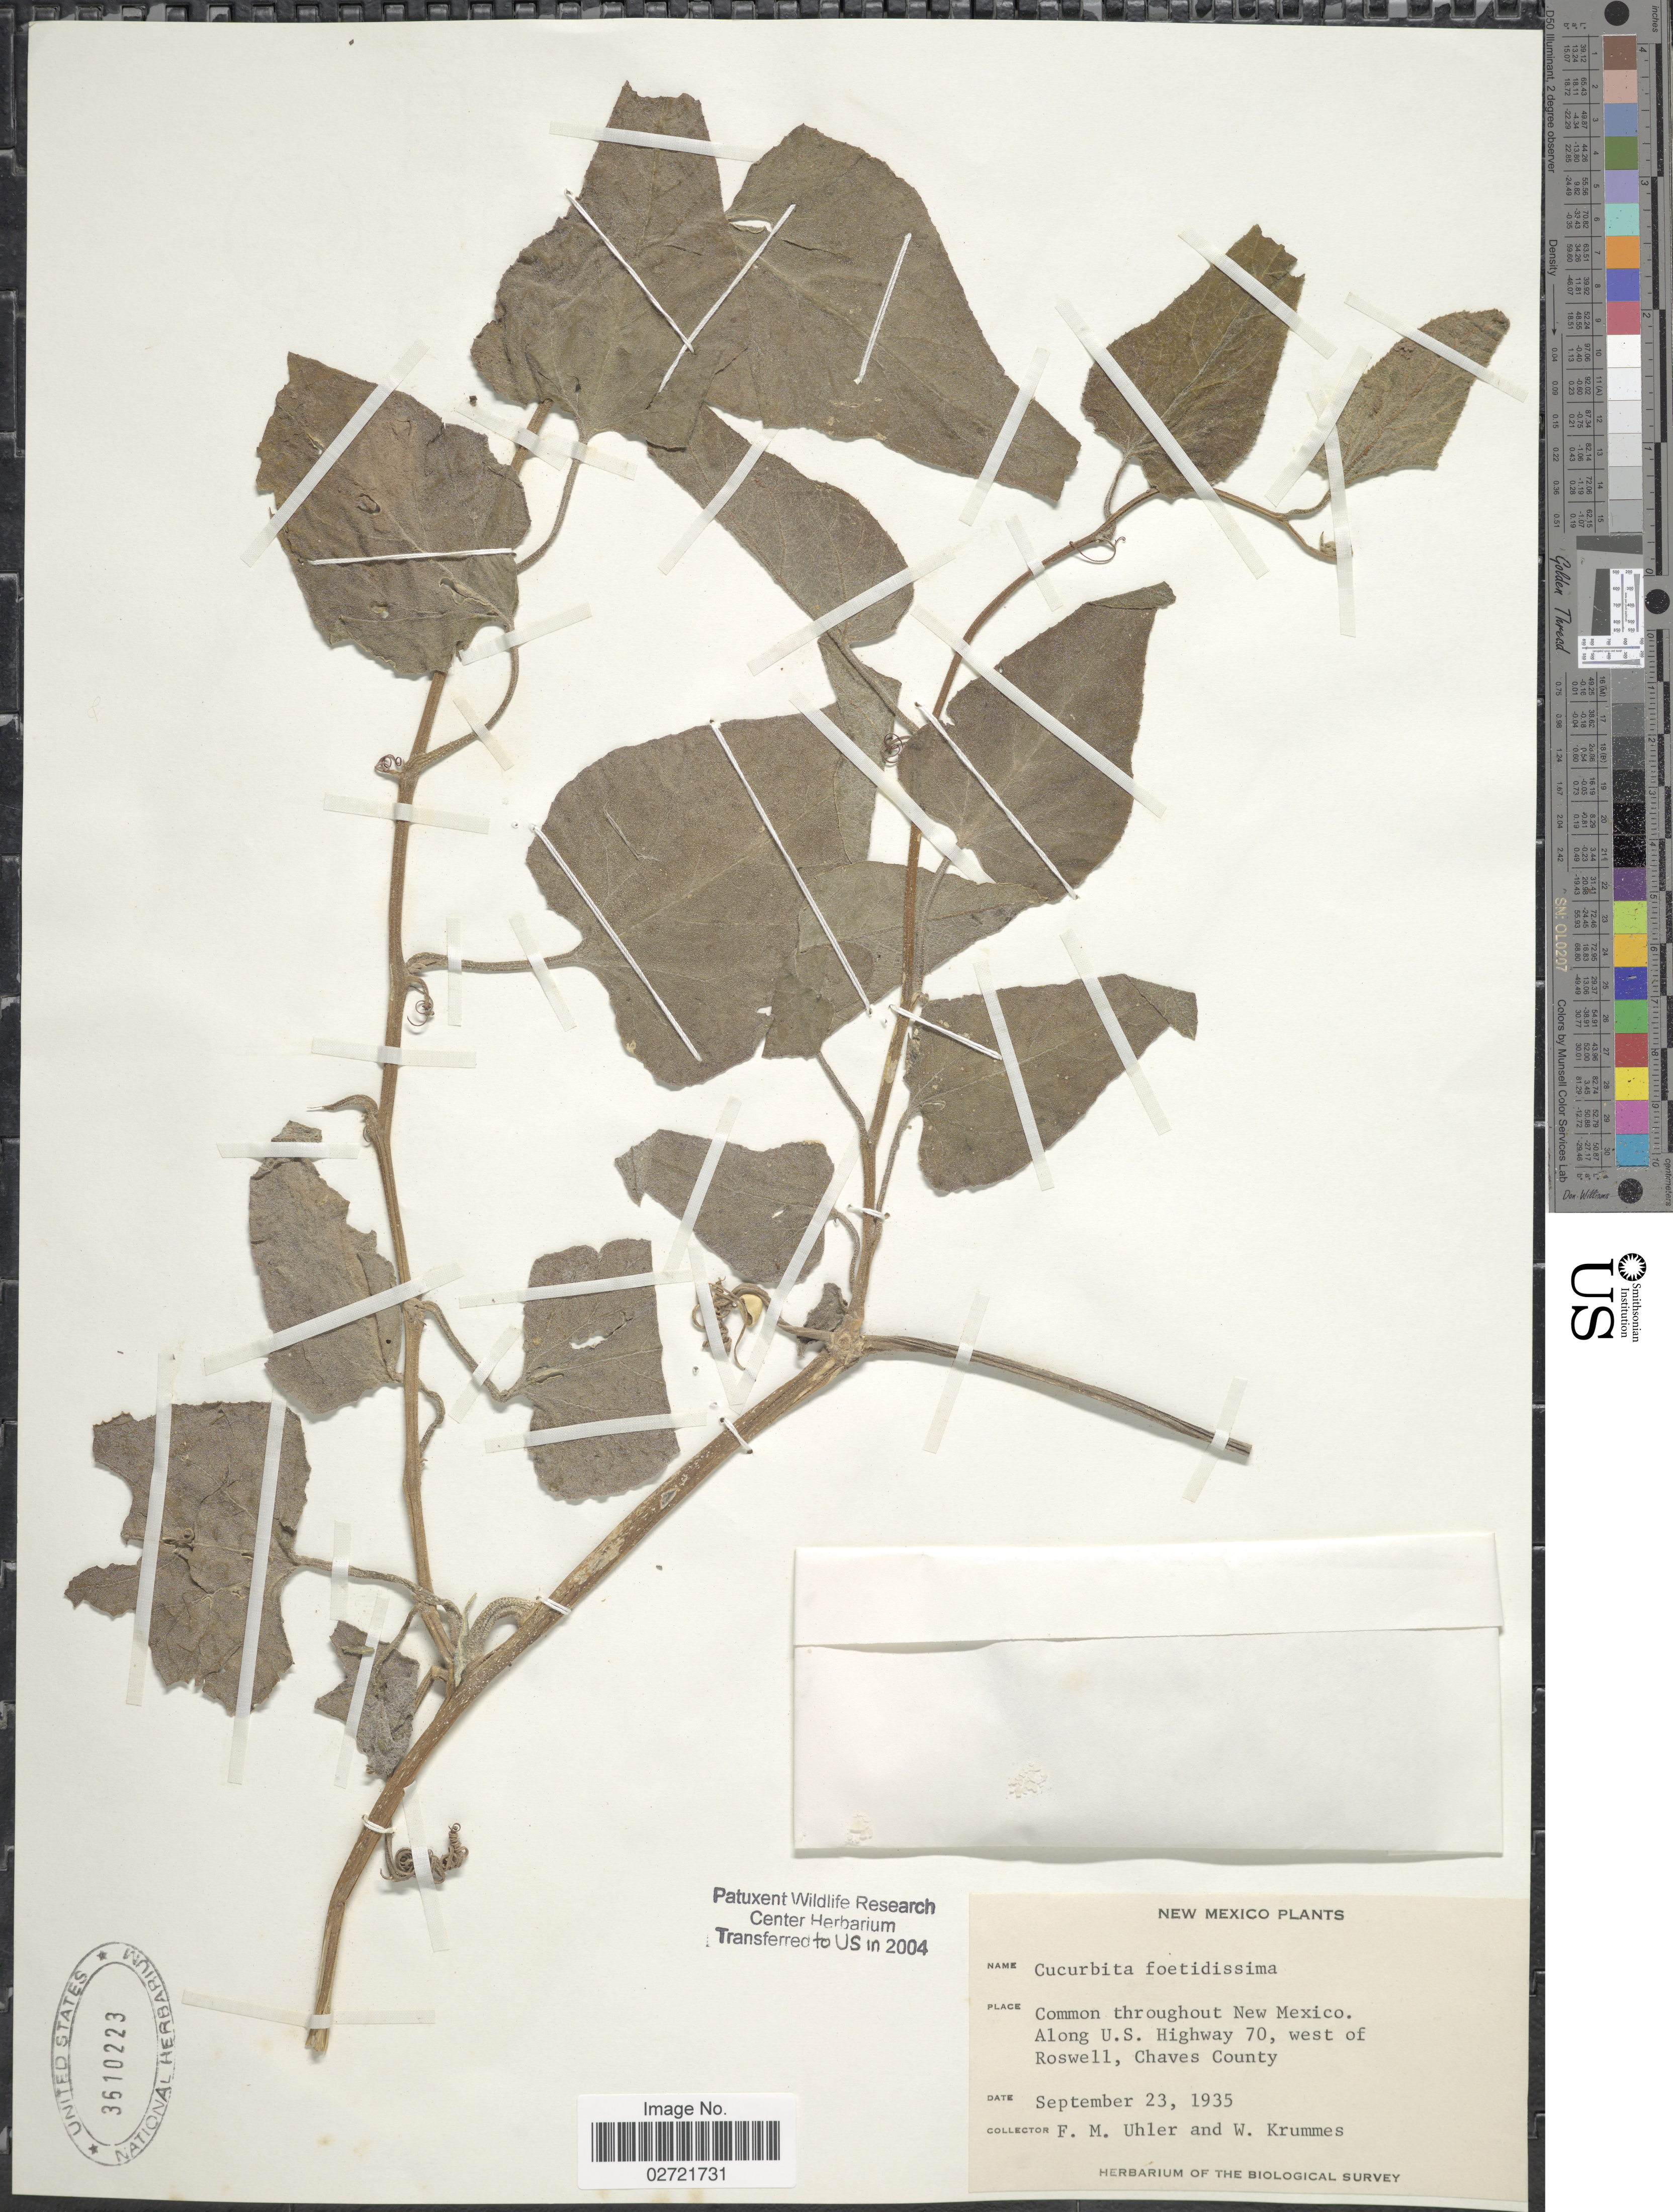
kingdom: Plantae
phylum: Tracheophyta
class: Magnoliopsida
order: Cucurbitales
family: Cucurbitaceae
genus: Cucurbita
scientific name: Cucurbita foetidissima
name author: Kunth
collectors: F. M. Uhler & W. Krummes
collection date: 1935-09-23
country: United States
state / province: New Mexico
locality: Common throughout New Mexico. Along U.S.Highway 70, west of Roswell, Chaves County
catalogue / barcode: US 3610223